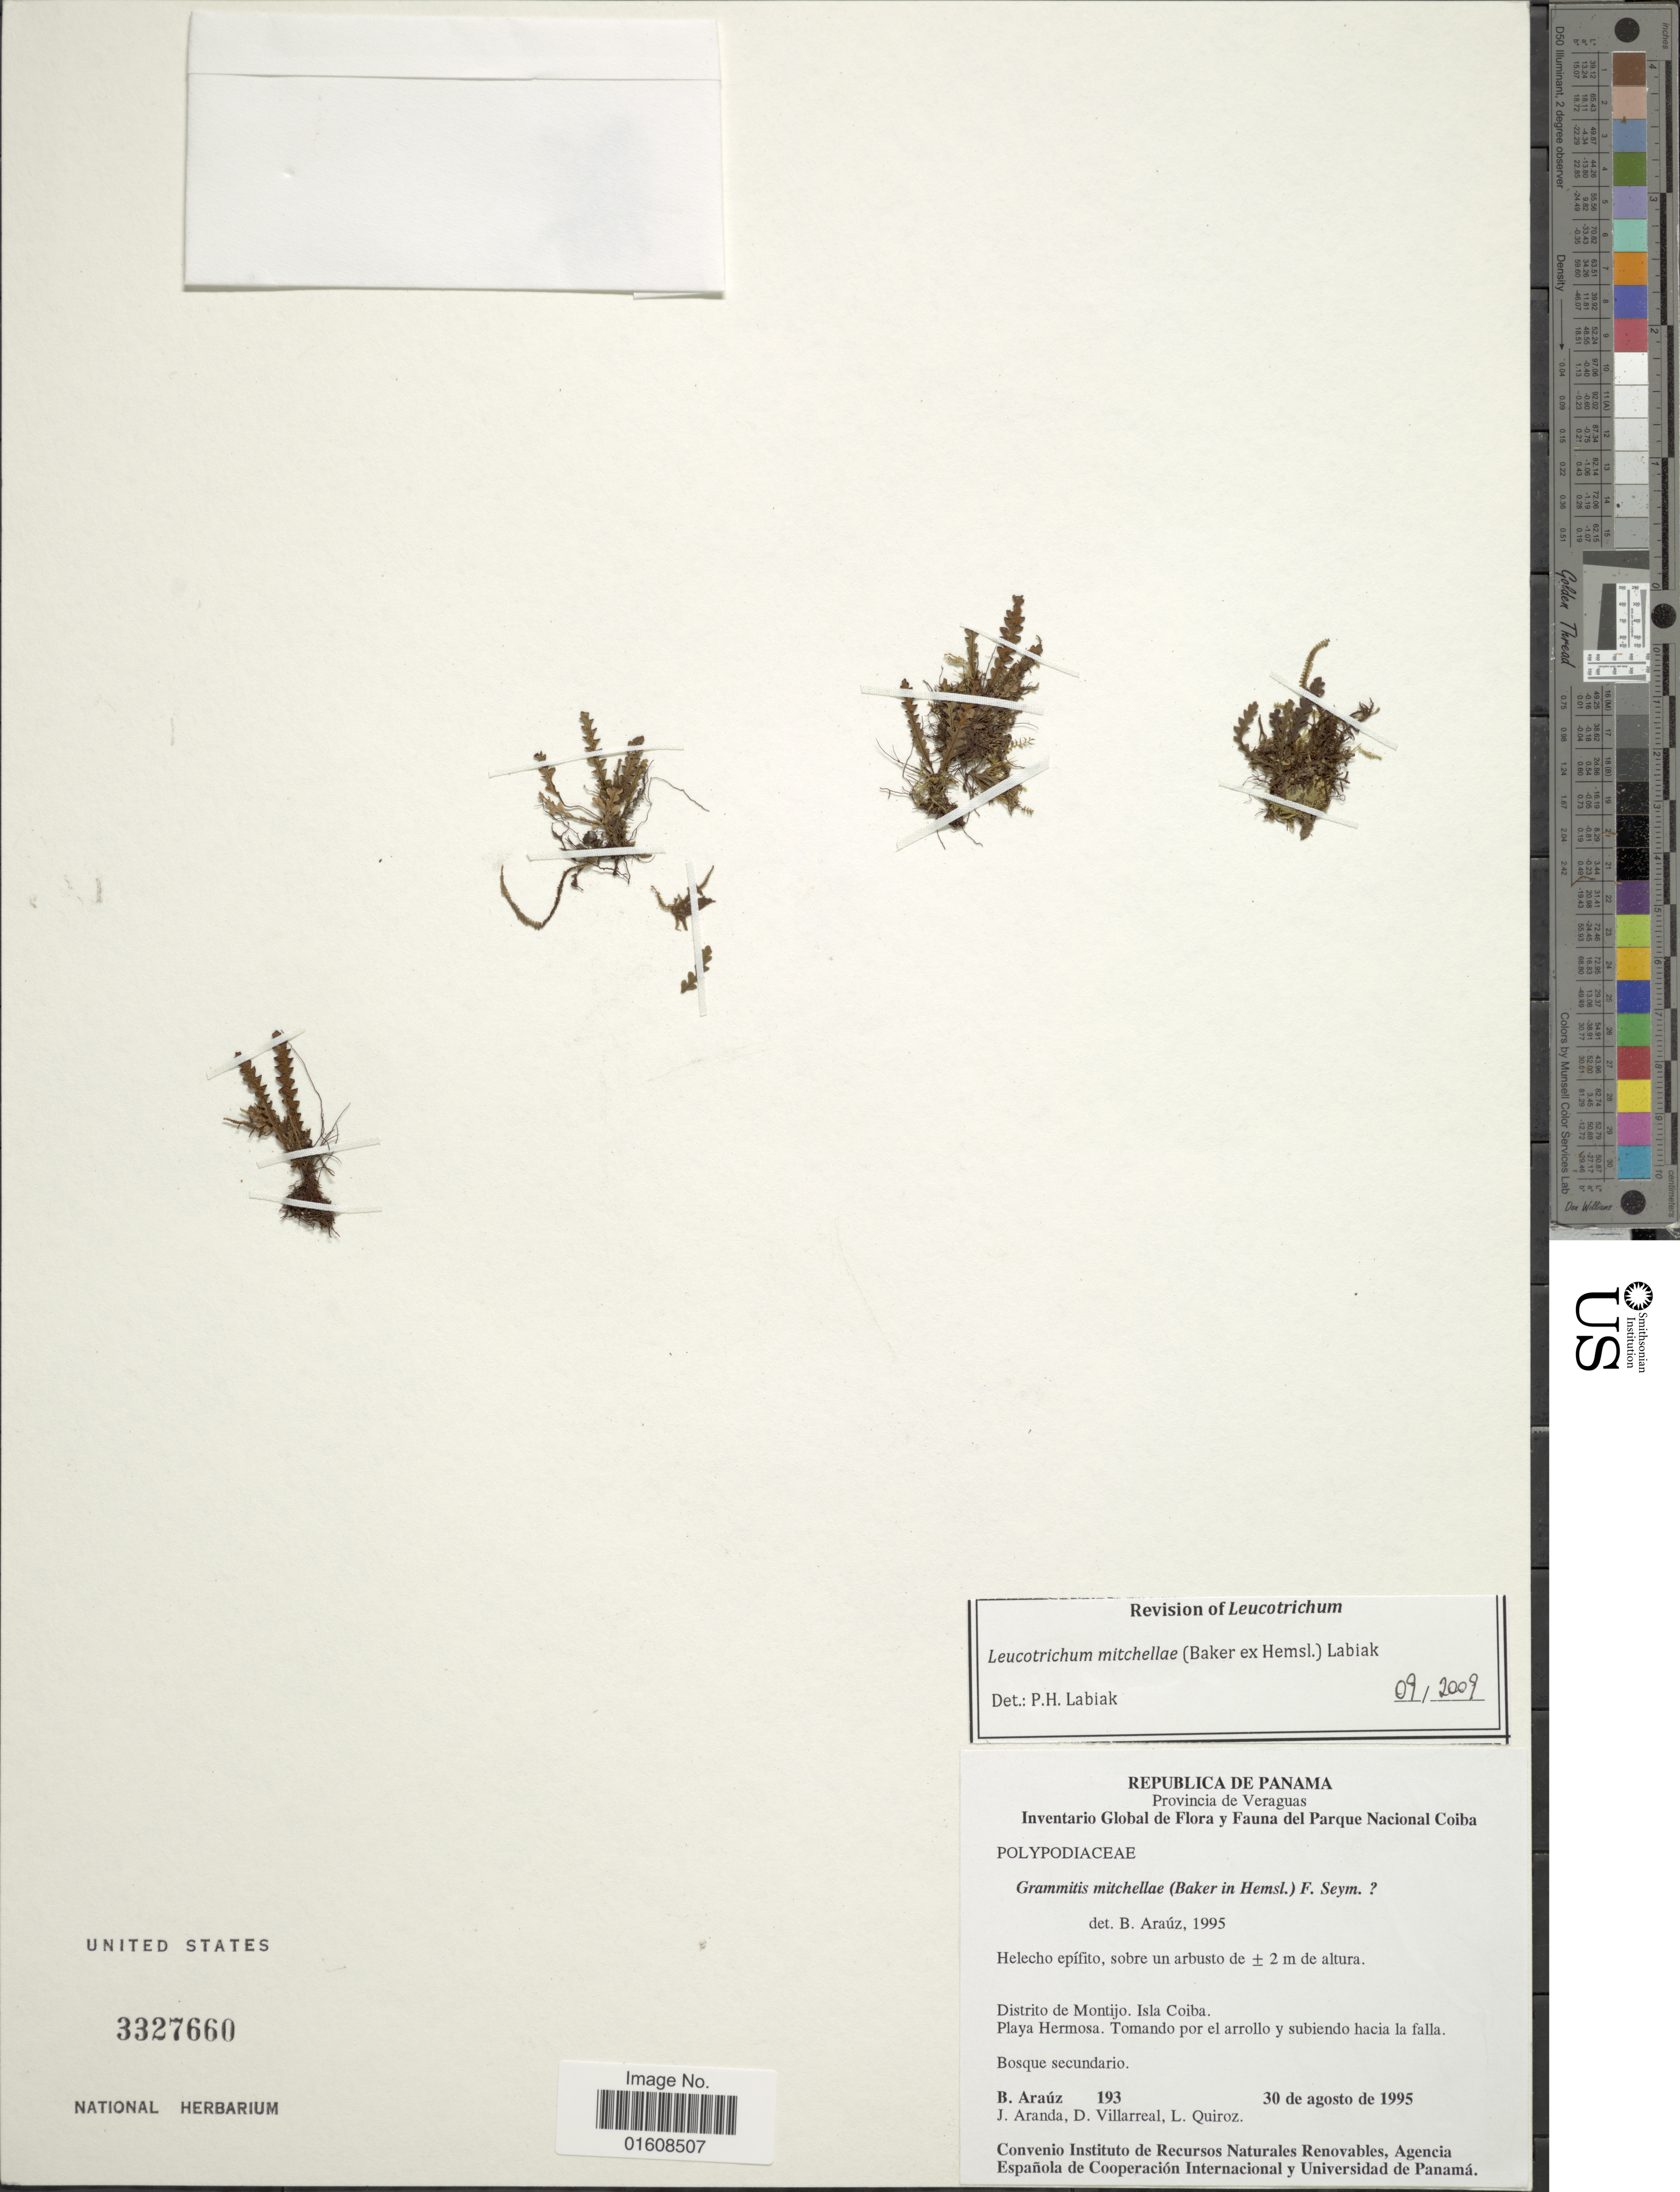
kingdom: Plantae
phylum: Tracheophyta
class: Polypodiopsida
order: Polypodiales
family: Polypodiaceae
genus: Leucotrichum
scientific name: Leucotrichum mitchelliae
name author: (Baker) Labiak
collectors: B. Araúz, J. Aranda, D. Villarreal & L. Quiroz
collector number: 193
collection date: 1995-08-30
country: Panama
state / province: Veraguas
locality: Distrito de Montijo. Isla Coiba. Playa Hermosa. Tomando por el arrollo y subiendo hacia la falla. Bosque secundario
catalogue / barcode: US 3327660